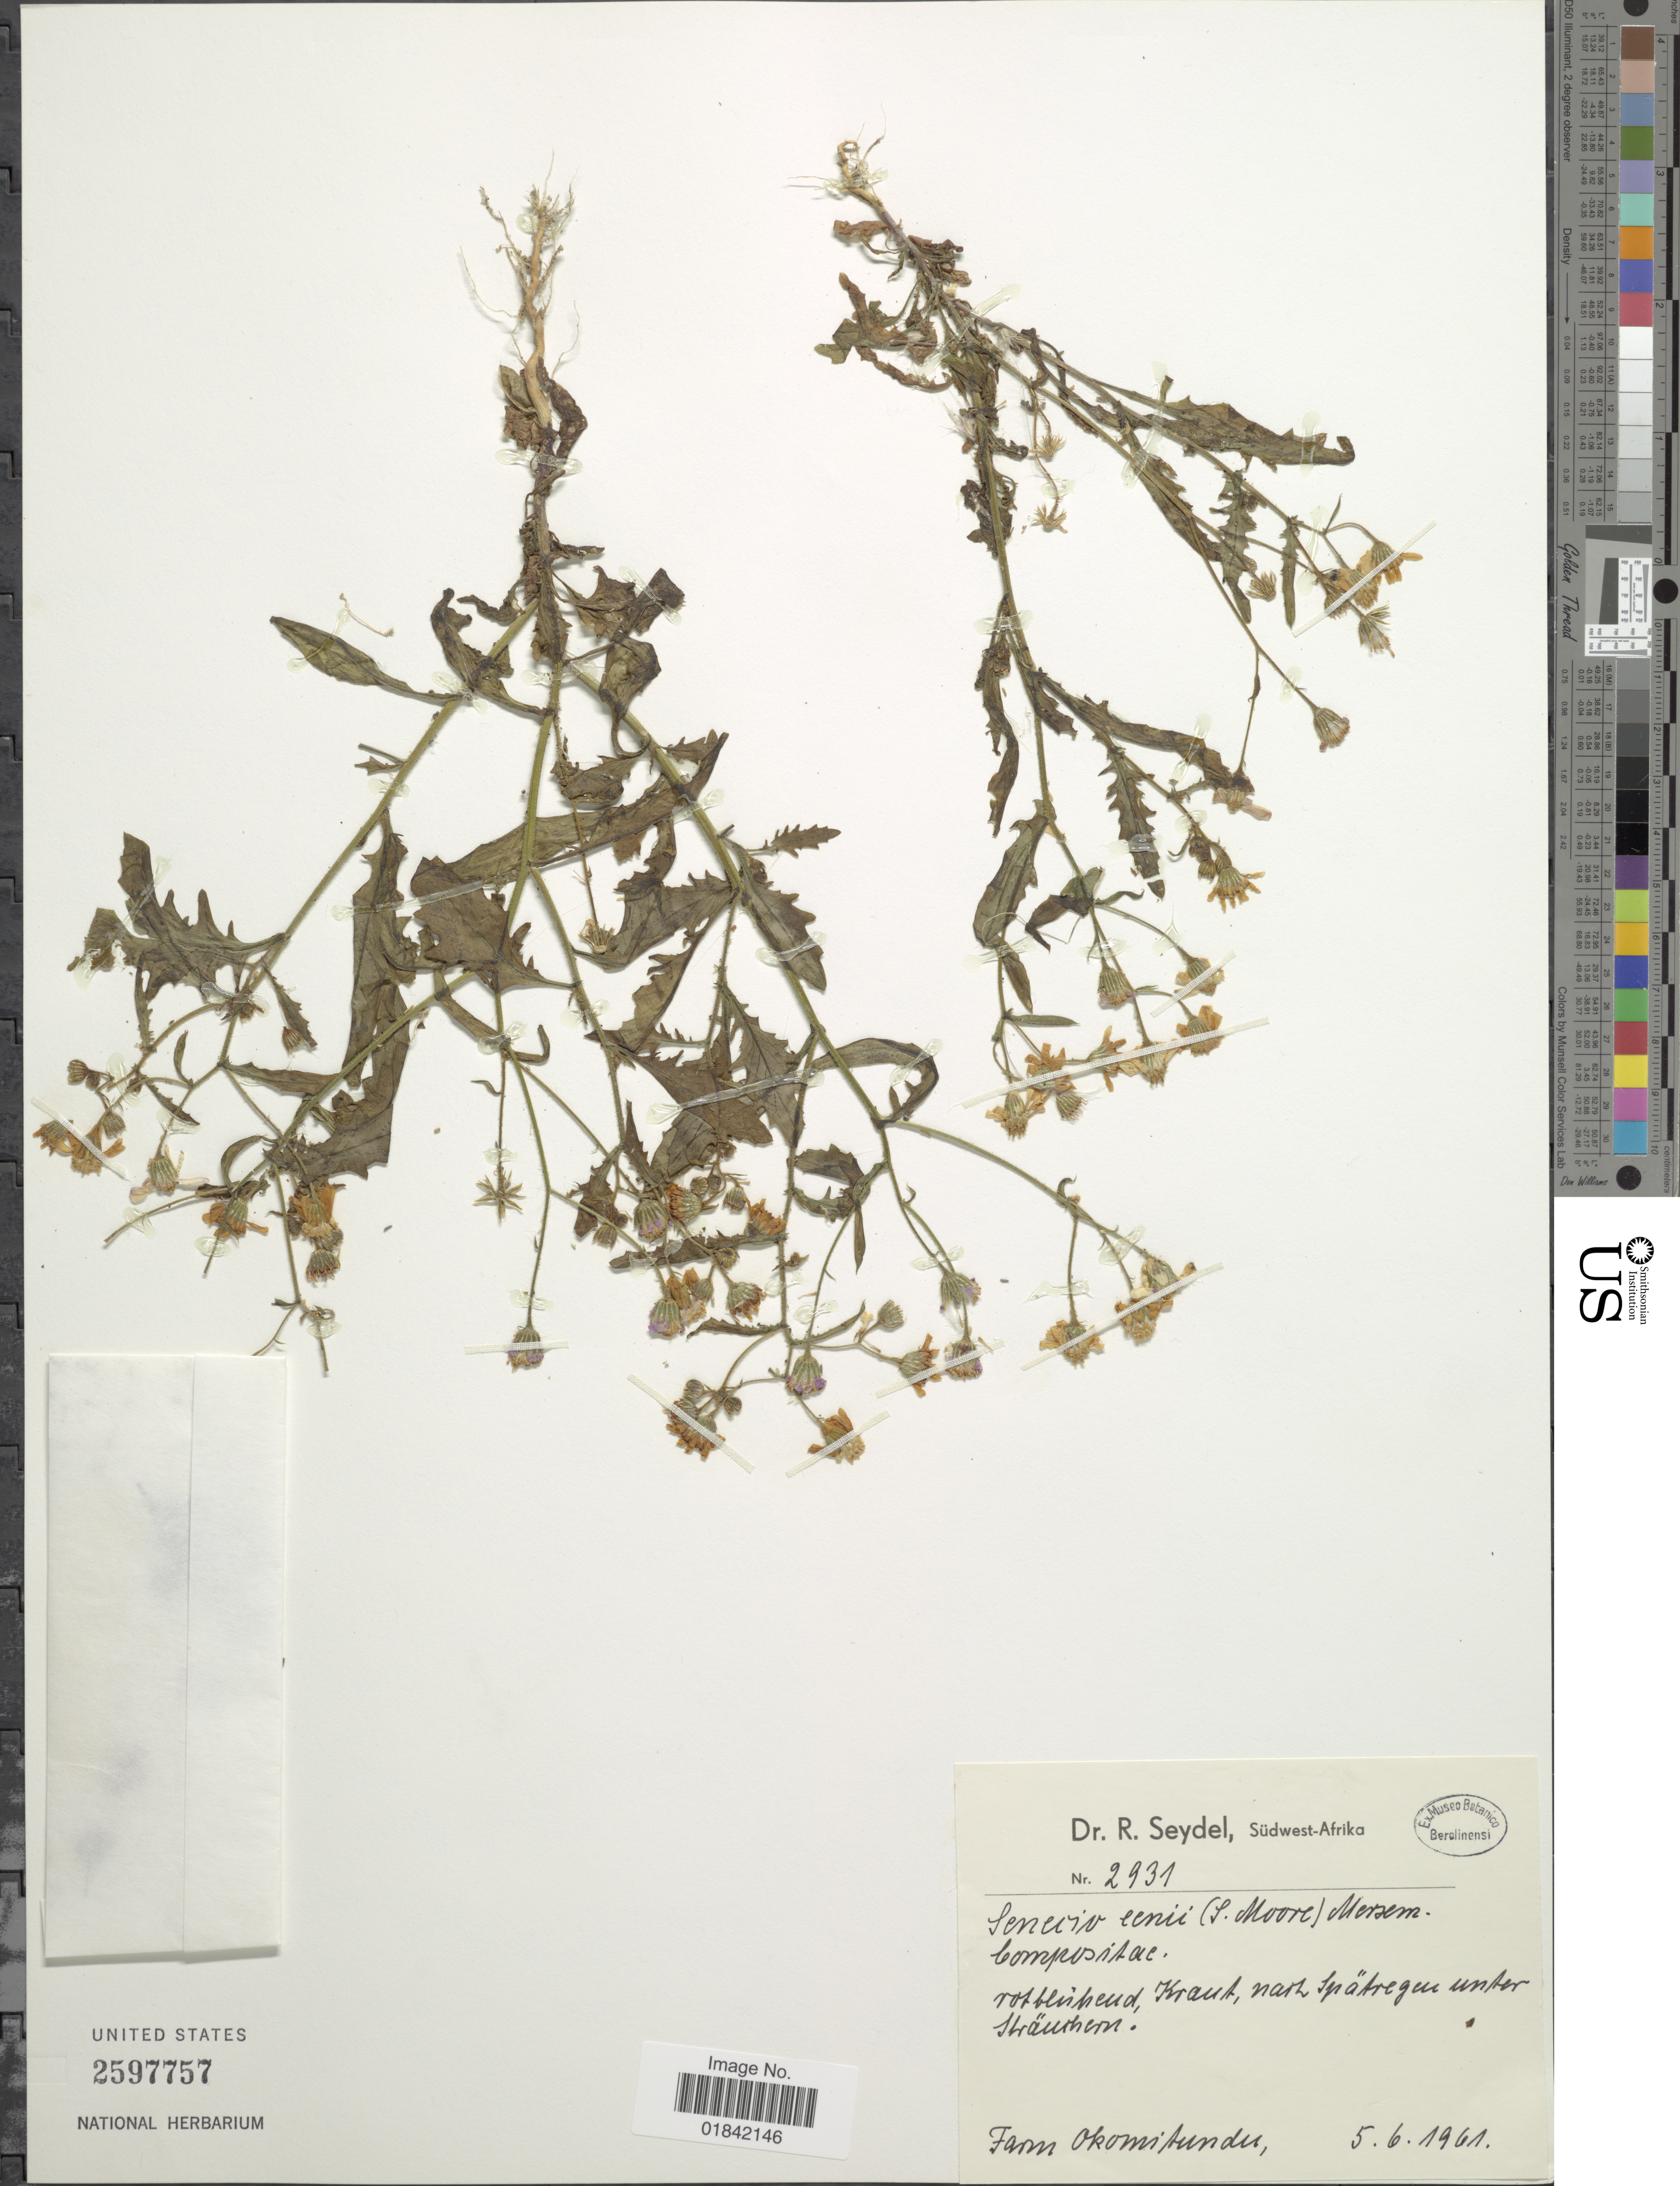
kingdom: Plantae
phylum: Tracheophyta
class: Magnoliopsida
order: Asterales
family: Asteraceae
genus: Senecio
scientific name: Senecio eenii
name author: (S. Moore) Merxm.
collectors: R. Seydel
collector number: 2931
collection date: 1961-06-05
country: Namibia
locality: Farm Okomitundu, Sudwest-Afrika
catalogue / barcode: US 2597757